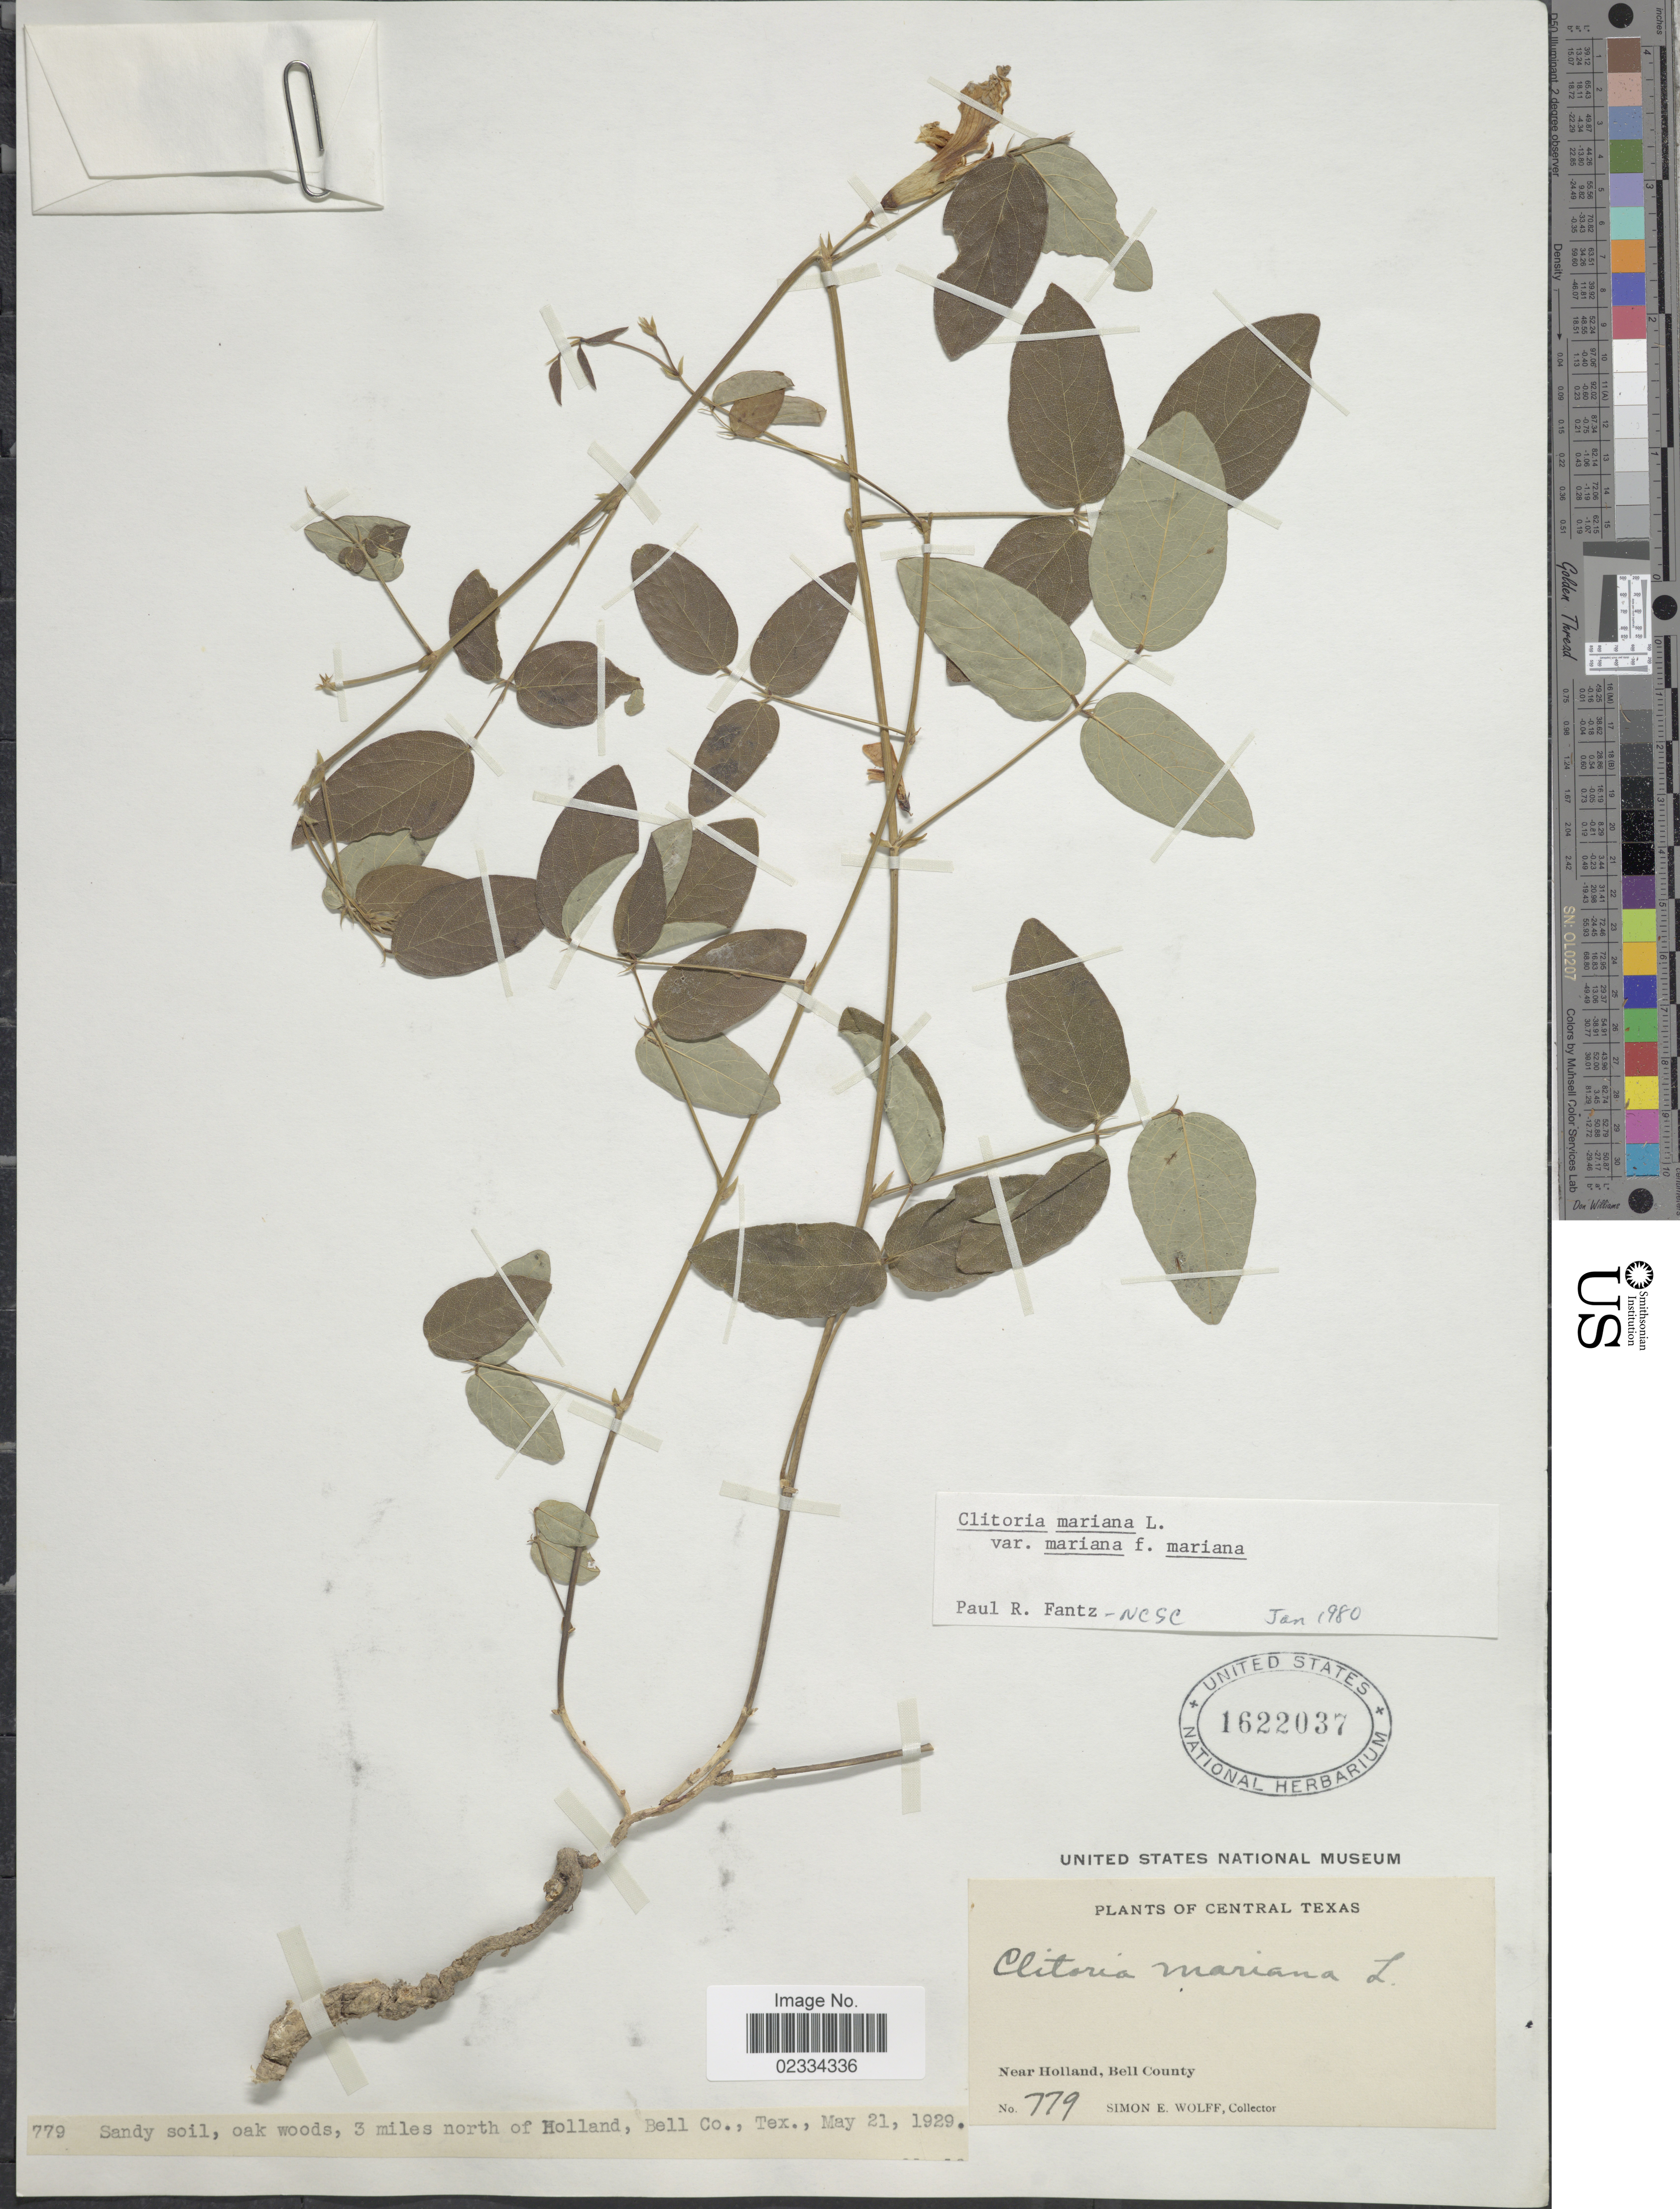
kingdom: Plantae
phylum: Tracheophyta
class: Magnoliopsida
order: Fabales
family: Fabaceae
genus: Clitoria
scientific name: Clitoria mariana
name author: L.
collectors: S. E. Wolff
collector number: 779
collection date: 1929-05-21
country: United States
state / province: Texas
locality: Central Texas. Near Holland, Bell County. 3 miles north of Holland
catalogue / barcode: US 1622037